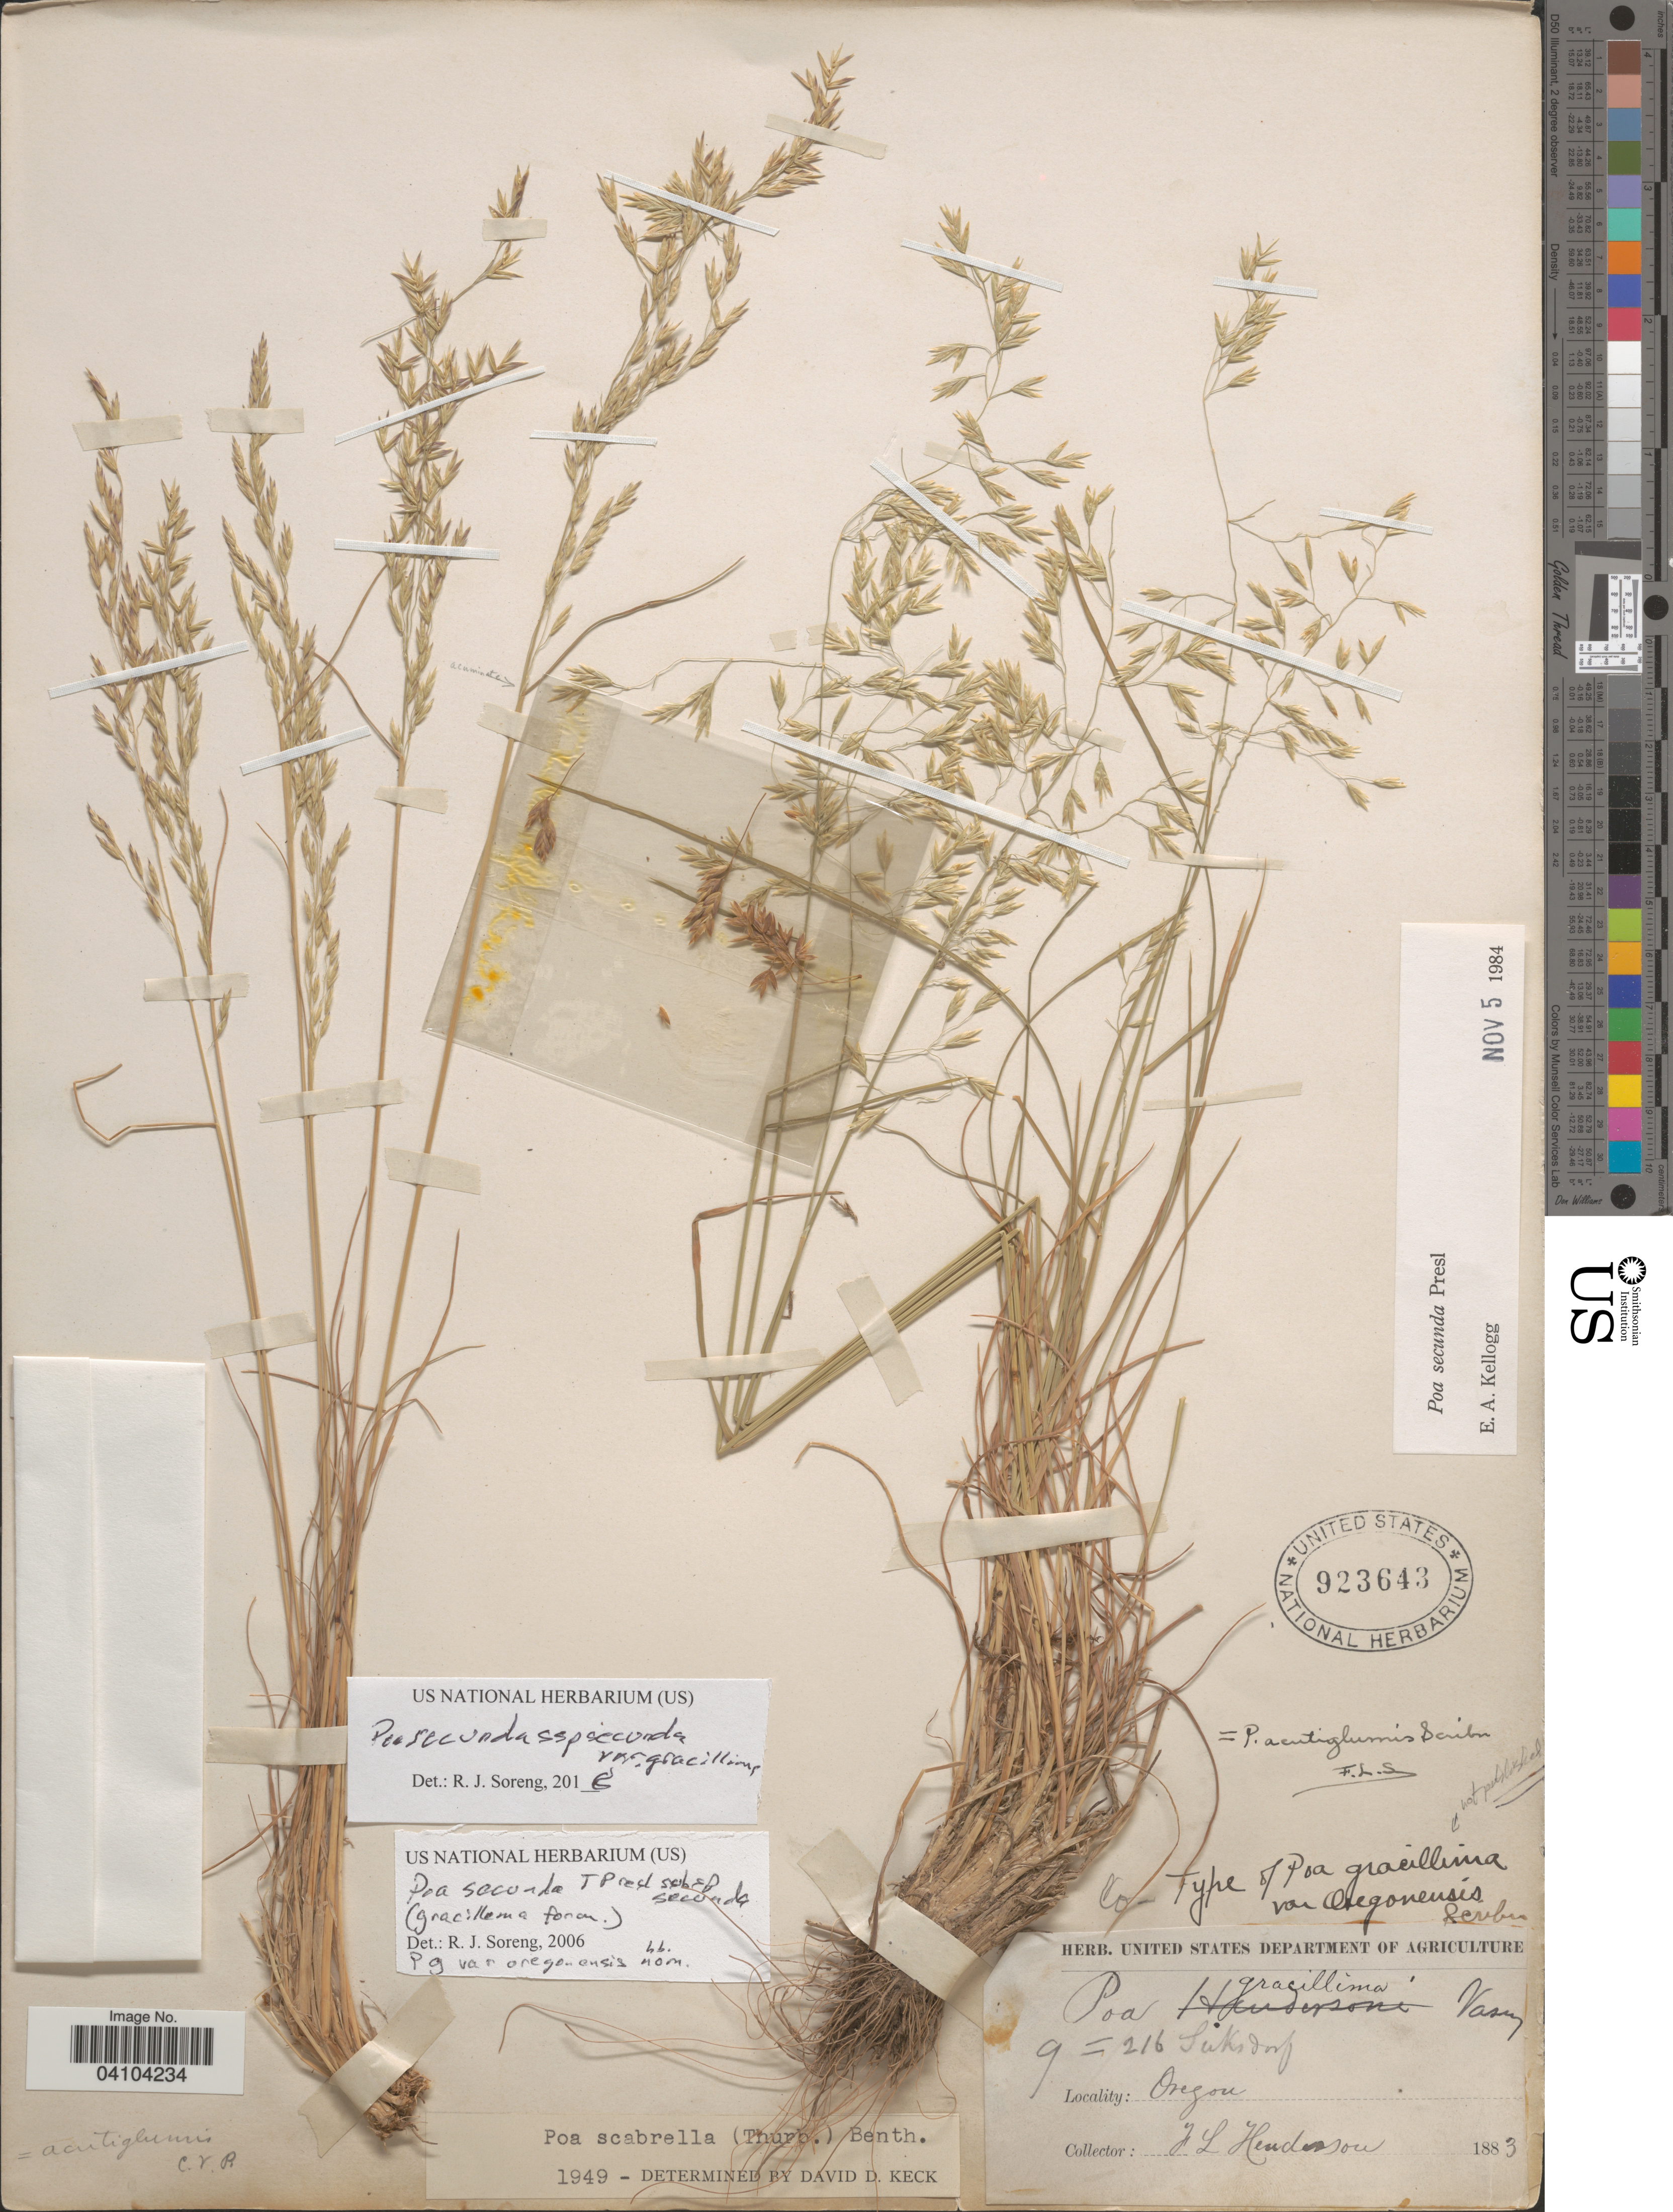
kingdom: Plantae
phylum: Tracheophyta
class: Liliopsida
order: Poales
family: Poaceae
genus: Poa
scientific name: Poa secunda subsp. secunda var. gracillima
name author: (Vasey) Soreng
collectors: F. Henderson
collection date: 1883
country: United States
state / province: Oregon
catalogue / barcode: US 923643